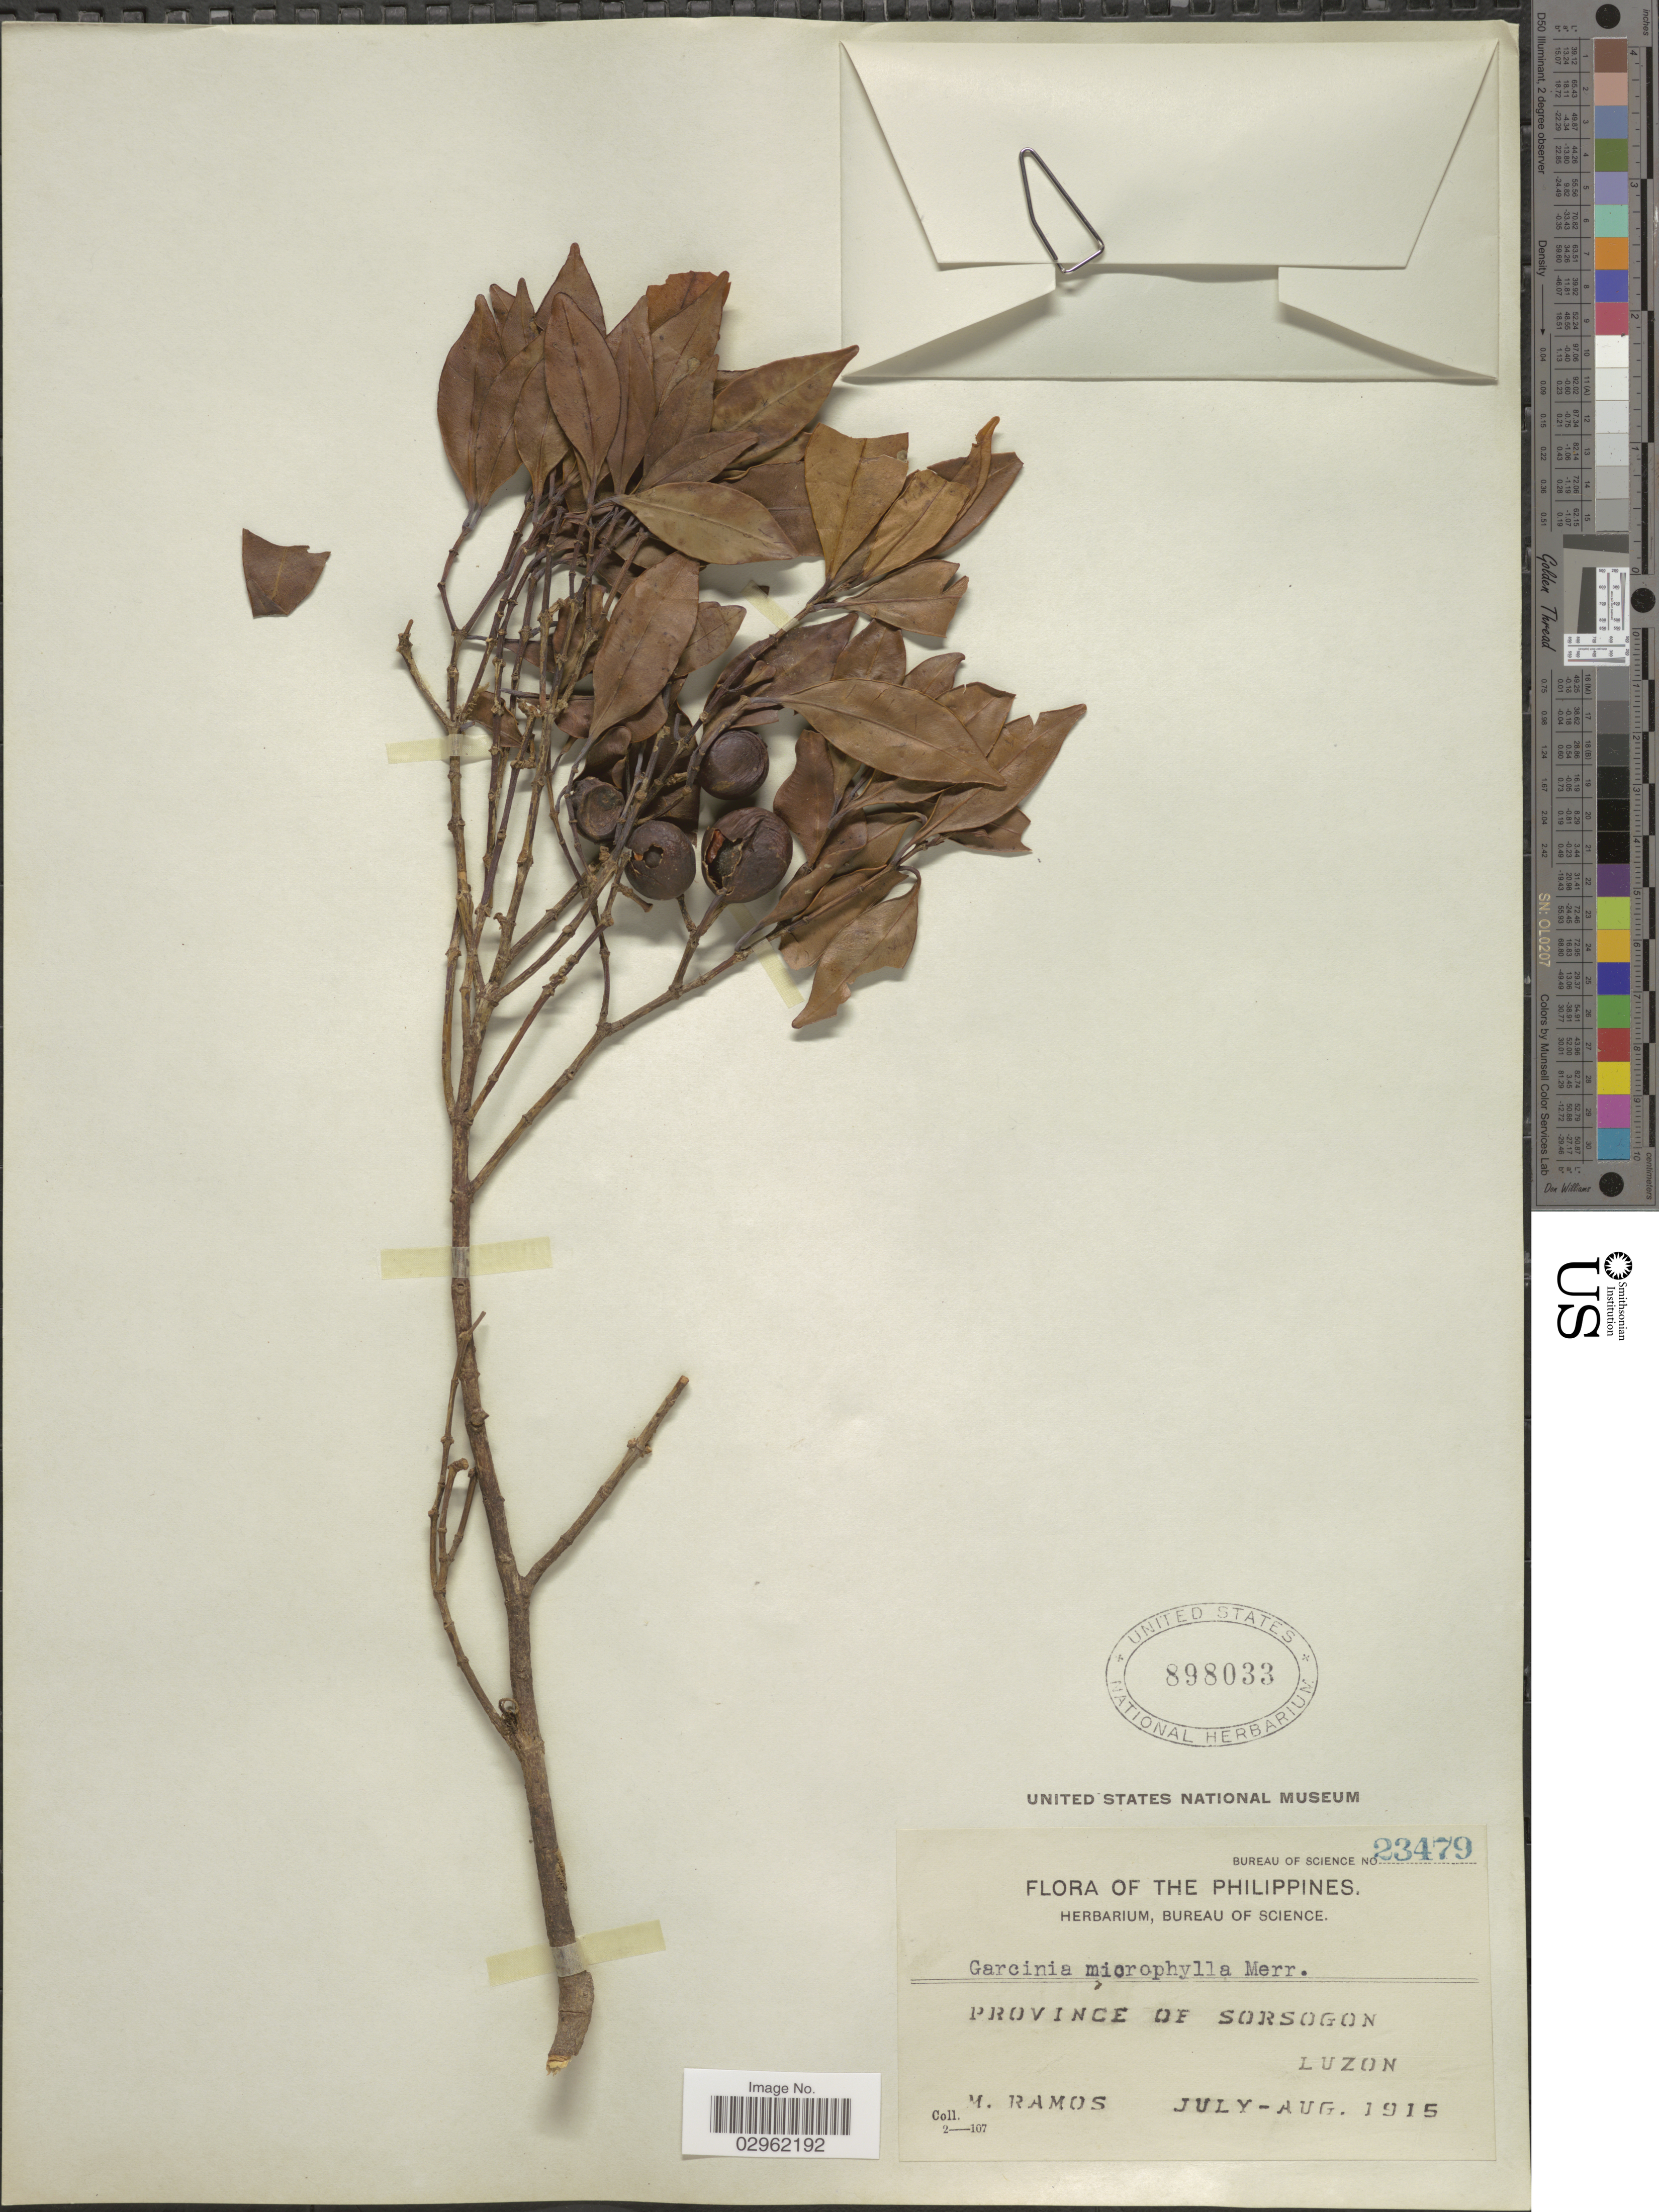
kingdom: Plantae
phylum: Tracheophyta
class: Magnoliopsida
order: Malpighiales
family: Clusiaceae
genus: Garcinia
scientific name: Garcinia microphylla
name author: Merr.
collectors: M. Ramos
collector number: Bureau of Science 23479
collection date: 1915-07/1915-08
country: Philippines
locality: Province of Sorsogon, Luzon.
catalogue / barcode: US 898033